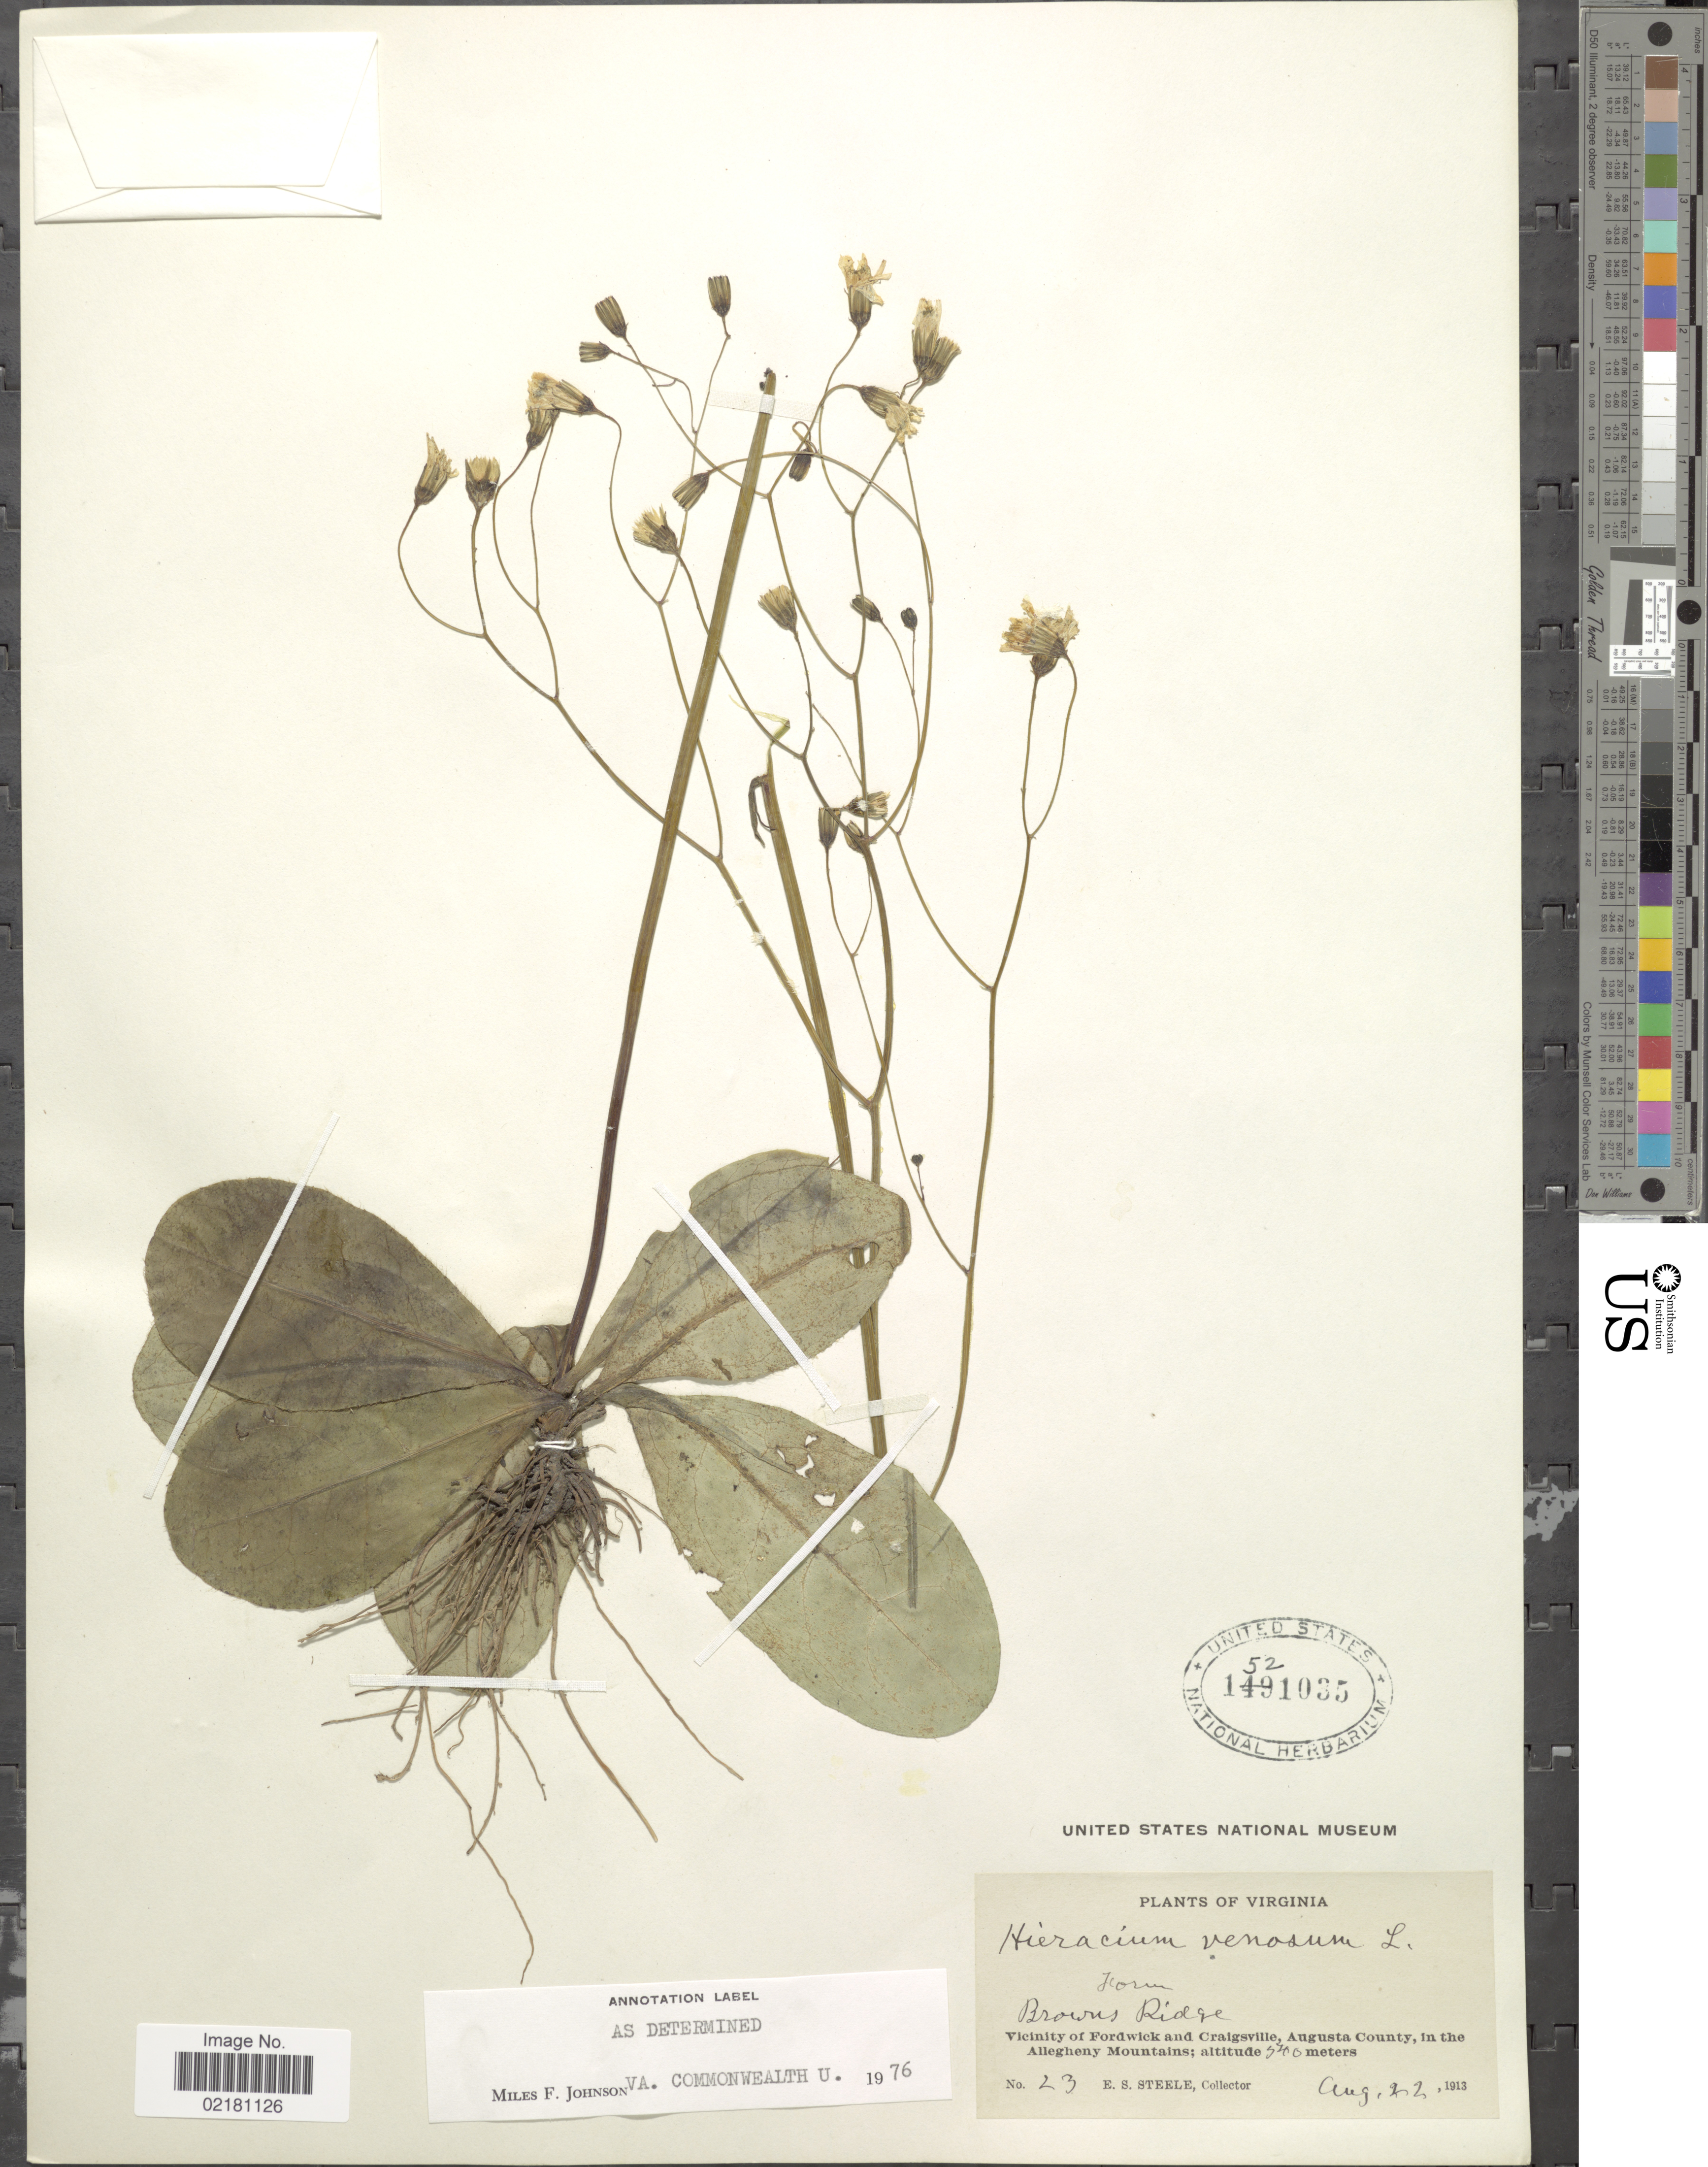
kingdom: Plantae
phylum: Tracheophyta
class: Magnoliopsida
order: Asterales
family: Asteraceae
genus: Hieracium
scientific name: Hieracium venosum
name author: L.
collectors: E. Steele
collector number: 23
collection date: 1913-08-22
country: United States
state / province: Virginia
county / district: Augusta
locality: Browns Ridge. Vicinity of Fordwick Craigsville, Augusta County, in the Allegheny Mountains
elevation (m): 540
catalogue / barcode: US 1521035